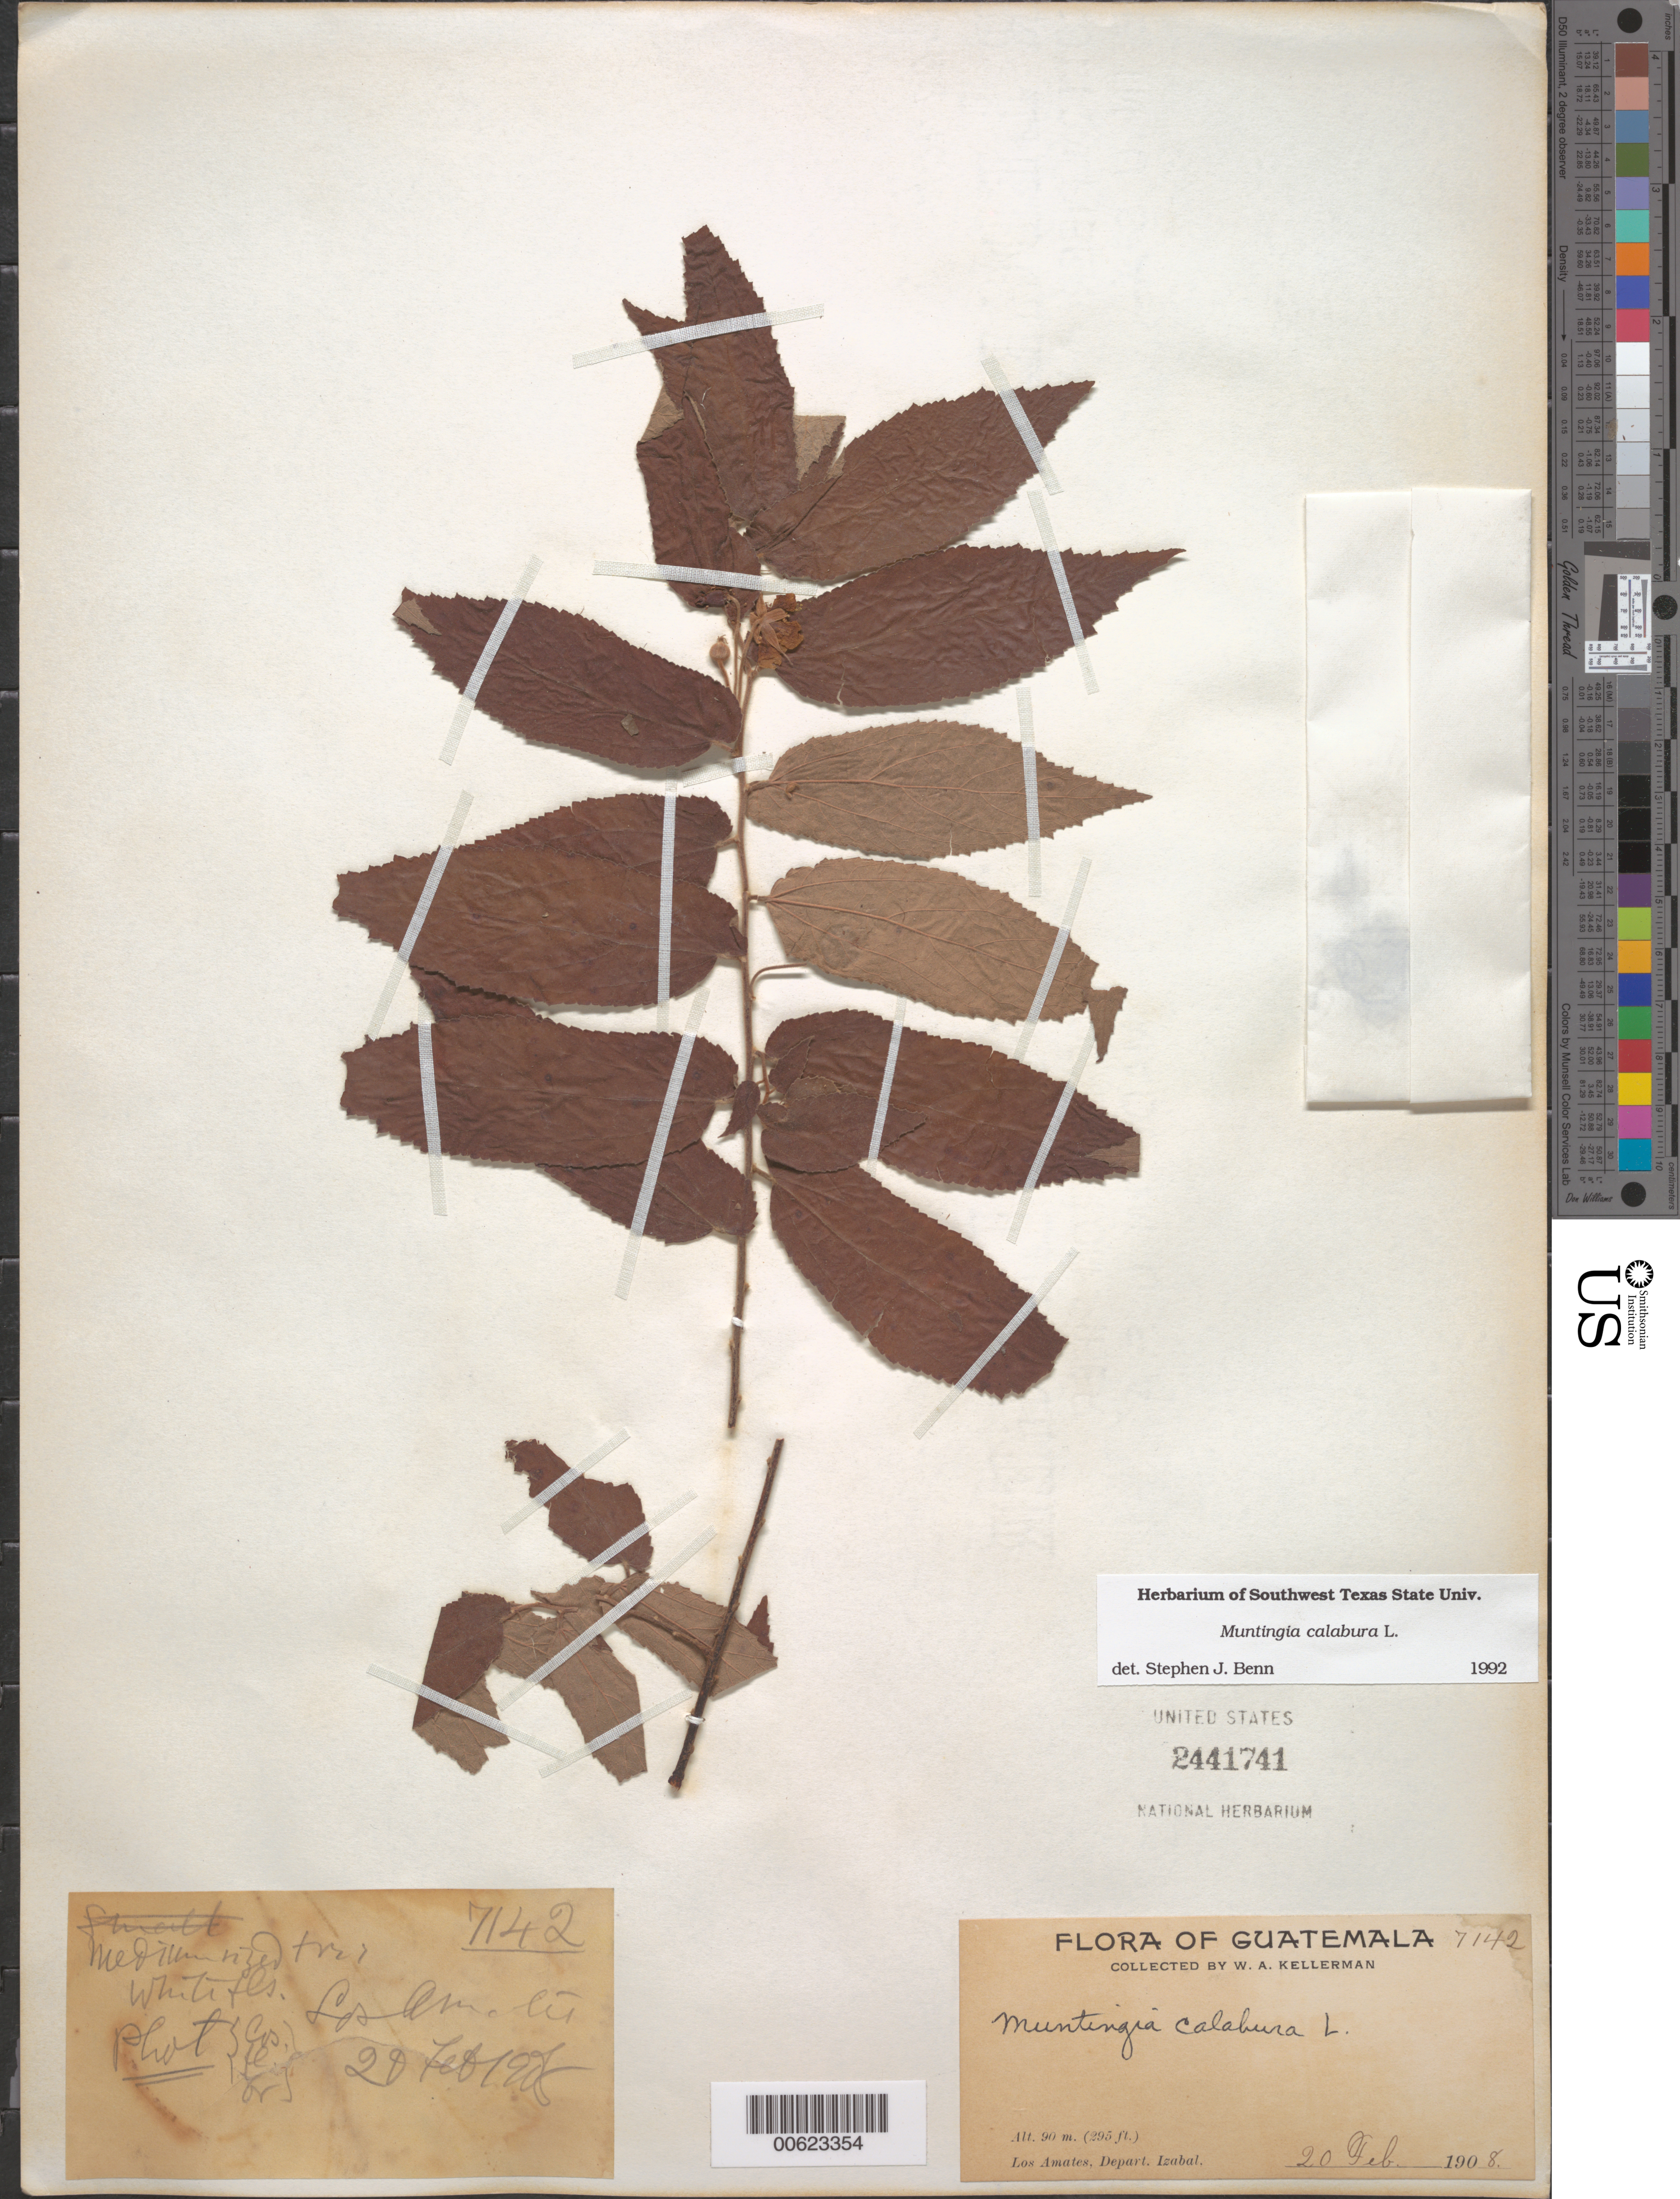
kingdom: Plantae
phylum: Tracheophyta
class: Magnoliopsida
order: Malvales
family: Muntingiaceae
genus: Muntingia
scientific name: Muntingia calabura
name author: L.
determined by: Benn, S. J.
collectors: W. A. Kellerman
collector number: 7142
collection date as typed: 20 Feb 1908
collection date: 1908-02-20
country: Guatemala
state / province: Izabal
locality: Los Amates.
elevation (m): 90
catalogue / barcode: US 2441741